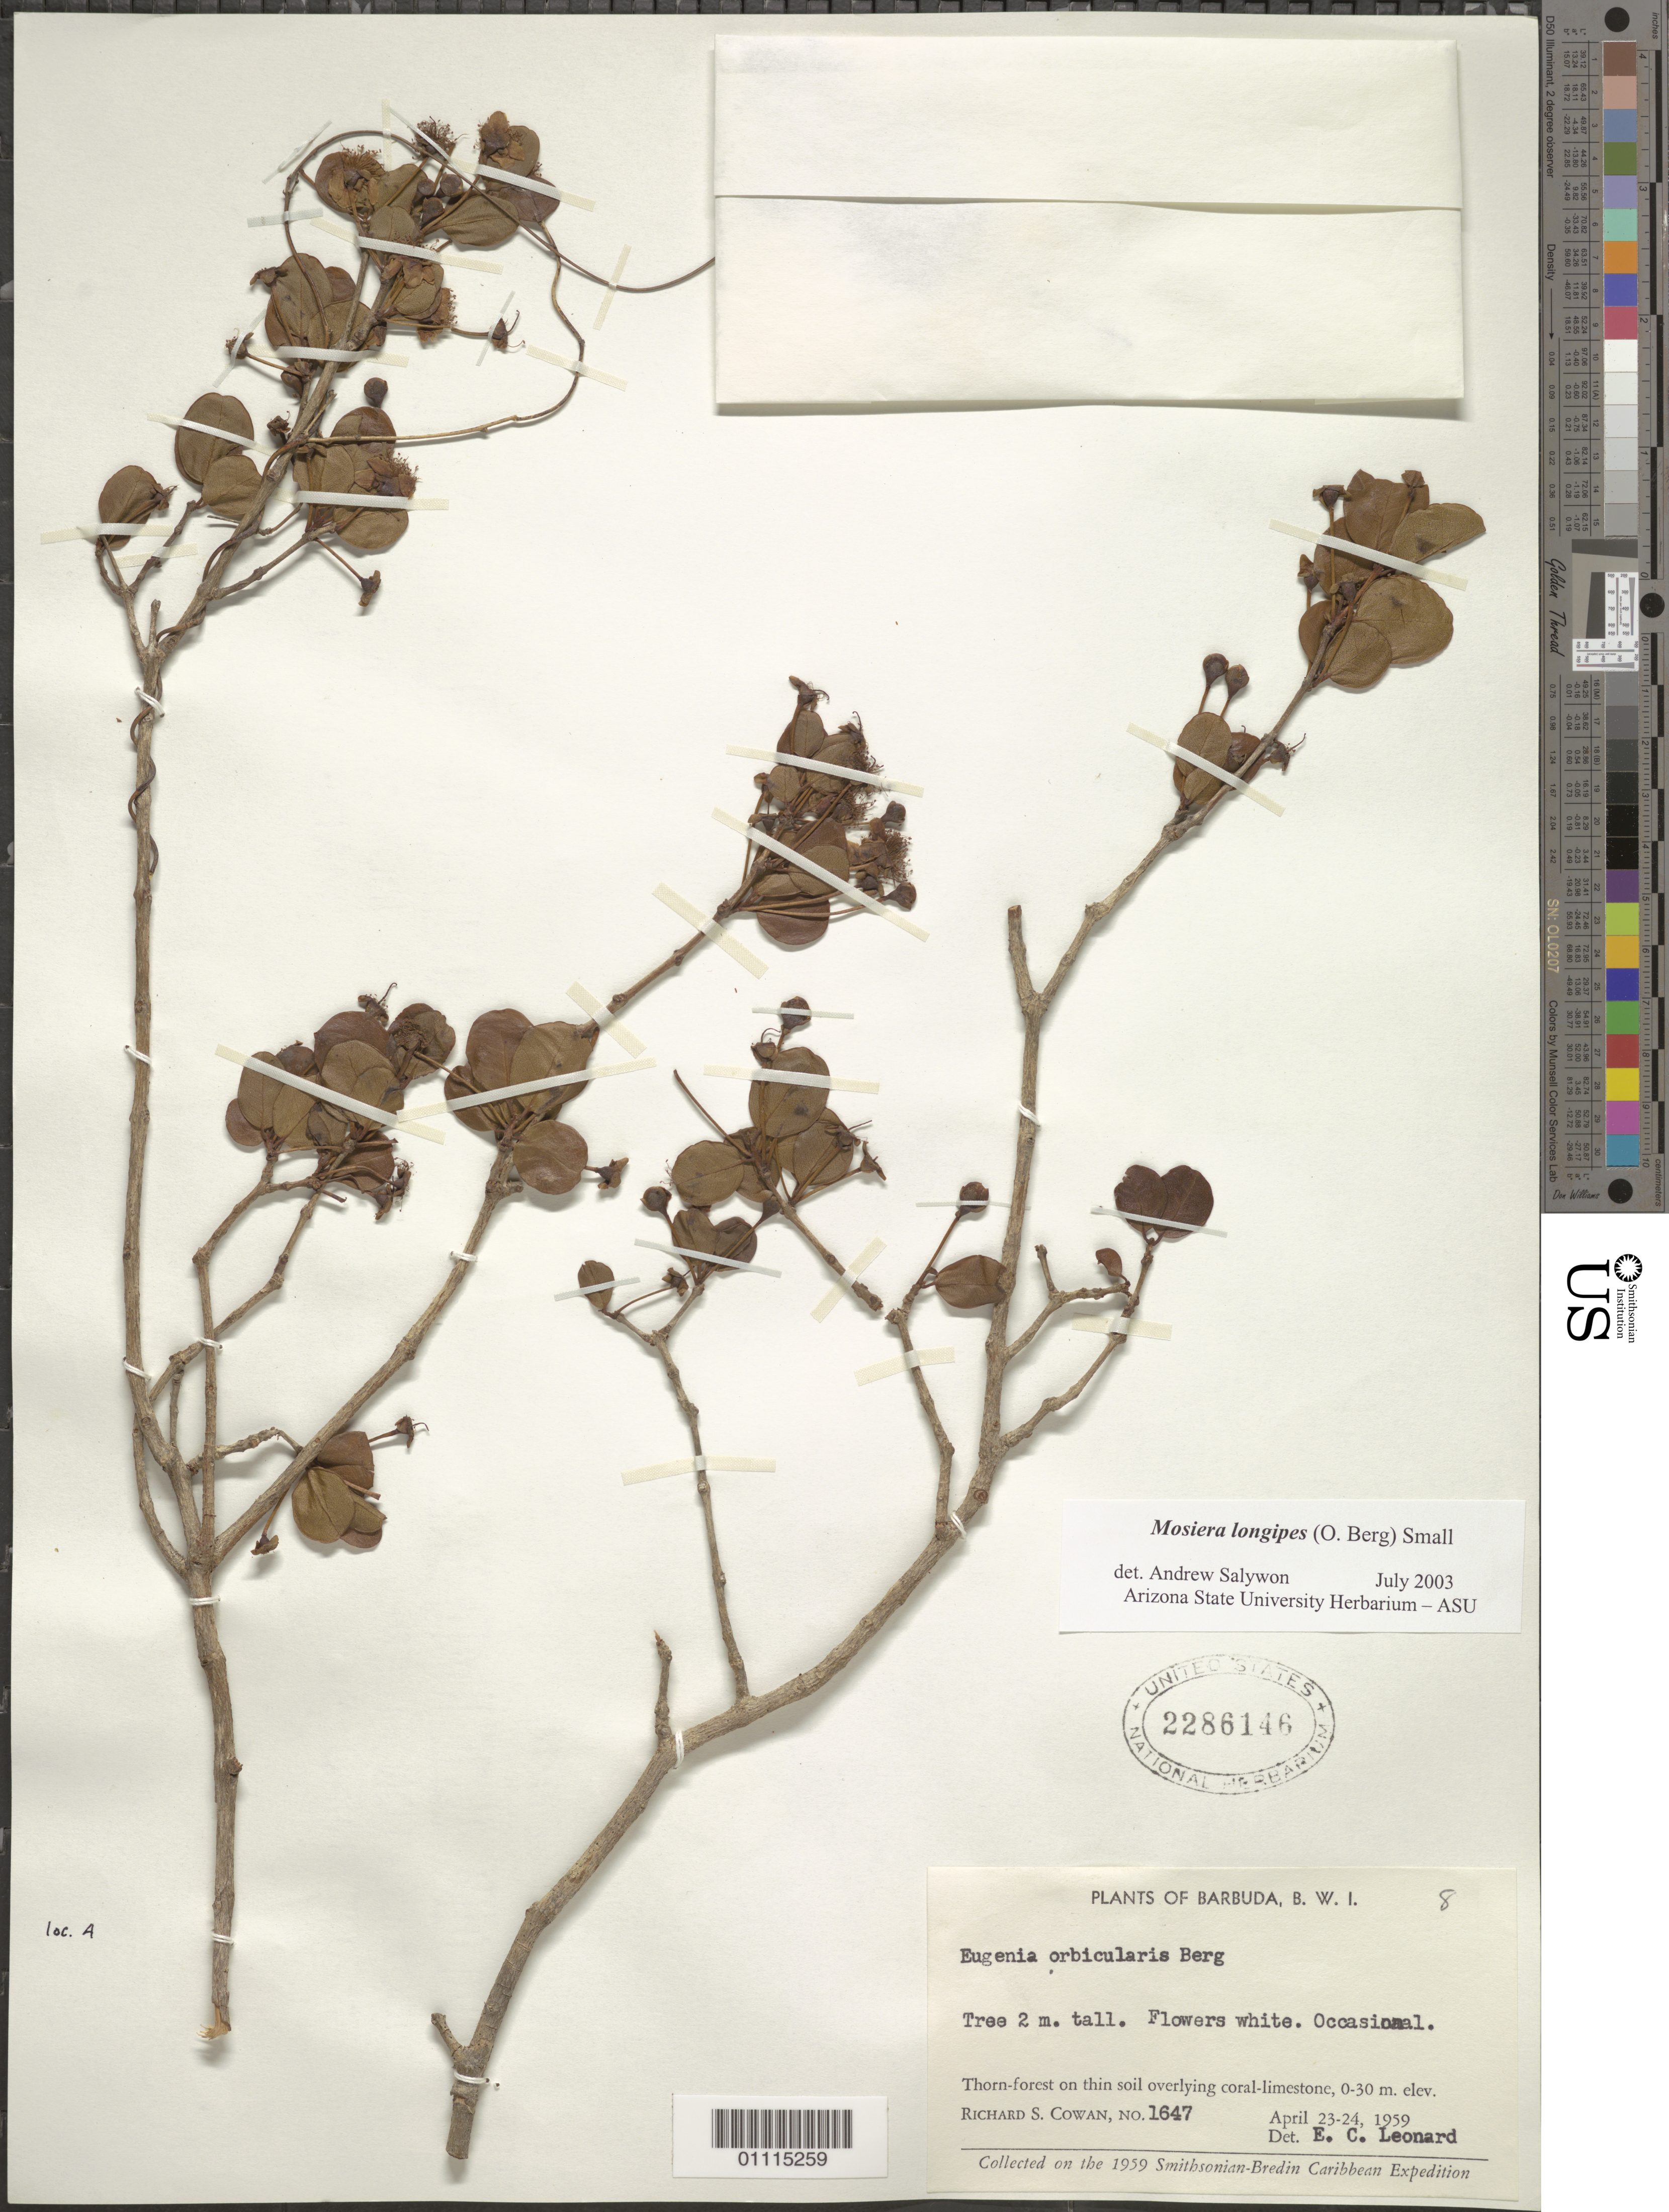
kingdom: Plantae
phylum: Tracheophyta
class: Magnoliopsida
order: Myrtales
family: Myrtaceae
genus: Mosiera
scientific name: Mosiera longipes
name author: (O. Berg) Small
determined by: Salywon, A. M., (ASU)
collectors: R. S. Cowan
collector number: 1647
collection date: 1959-04-23/1959-04-24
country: Antigua and Barbuda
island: Barbuda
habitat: Thorn-forest on thin soil overlying coral-limestone.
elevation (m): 0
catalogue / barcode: US 2286146